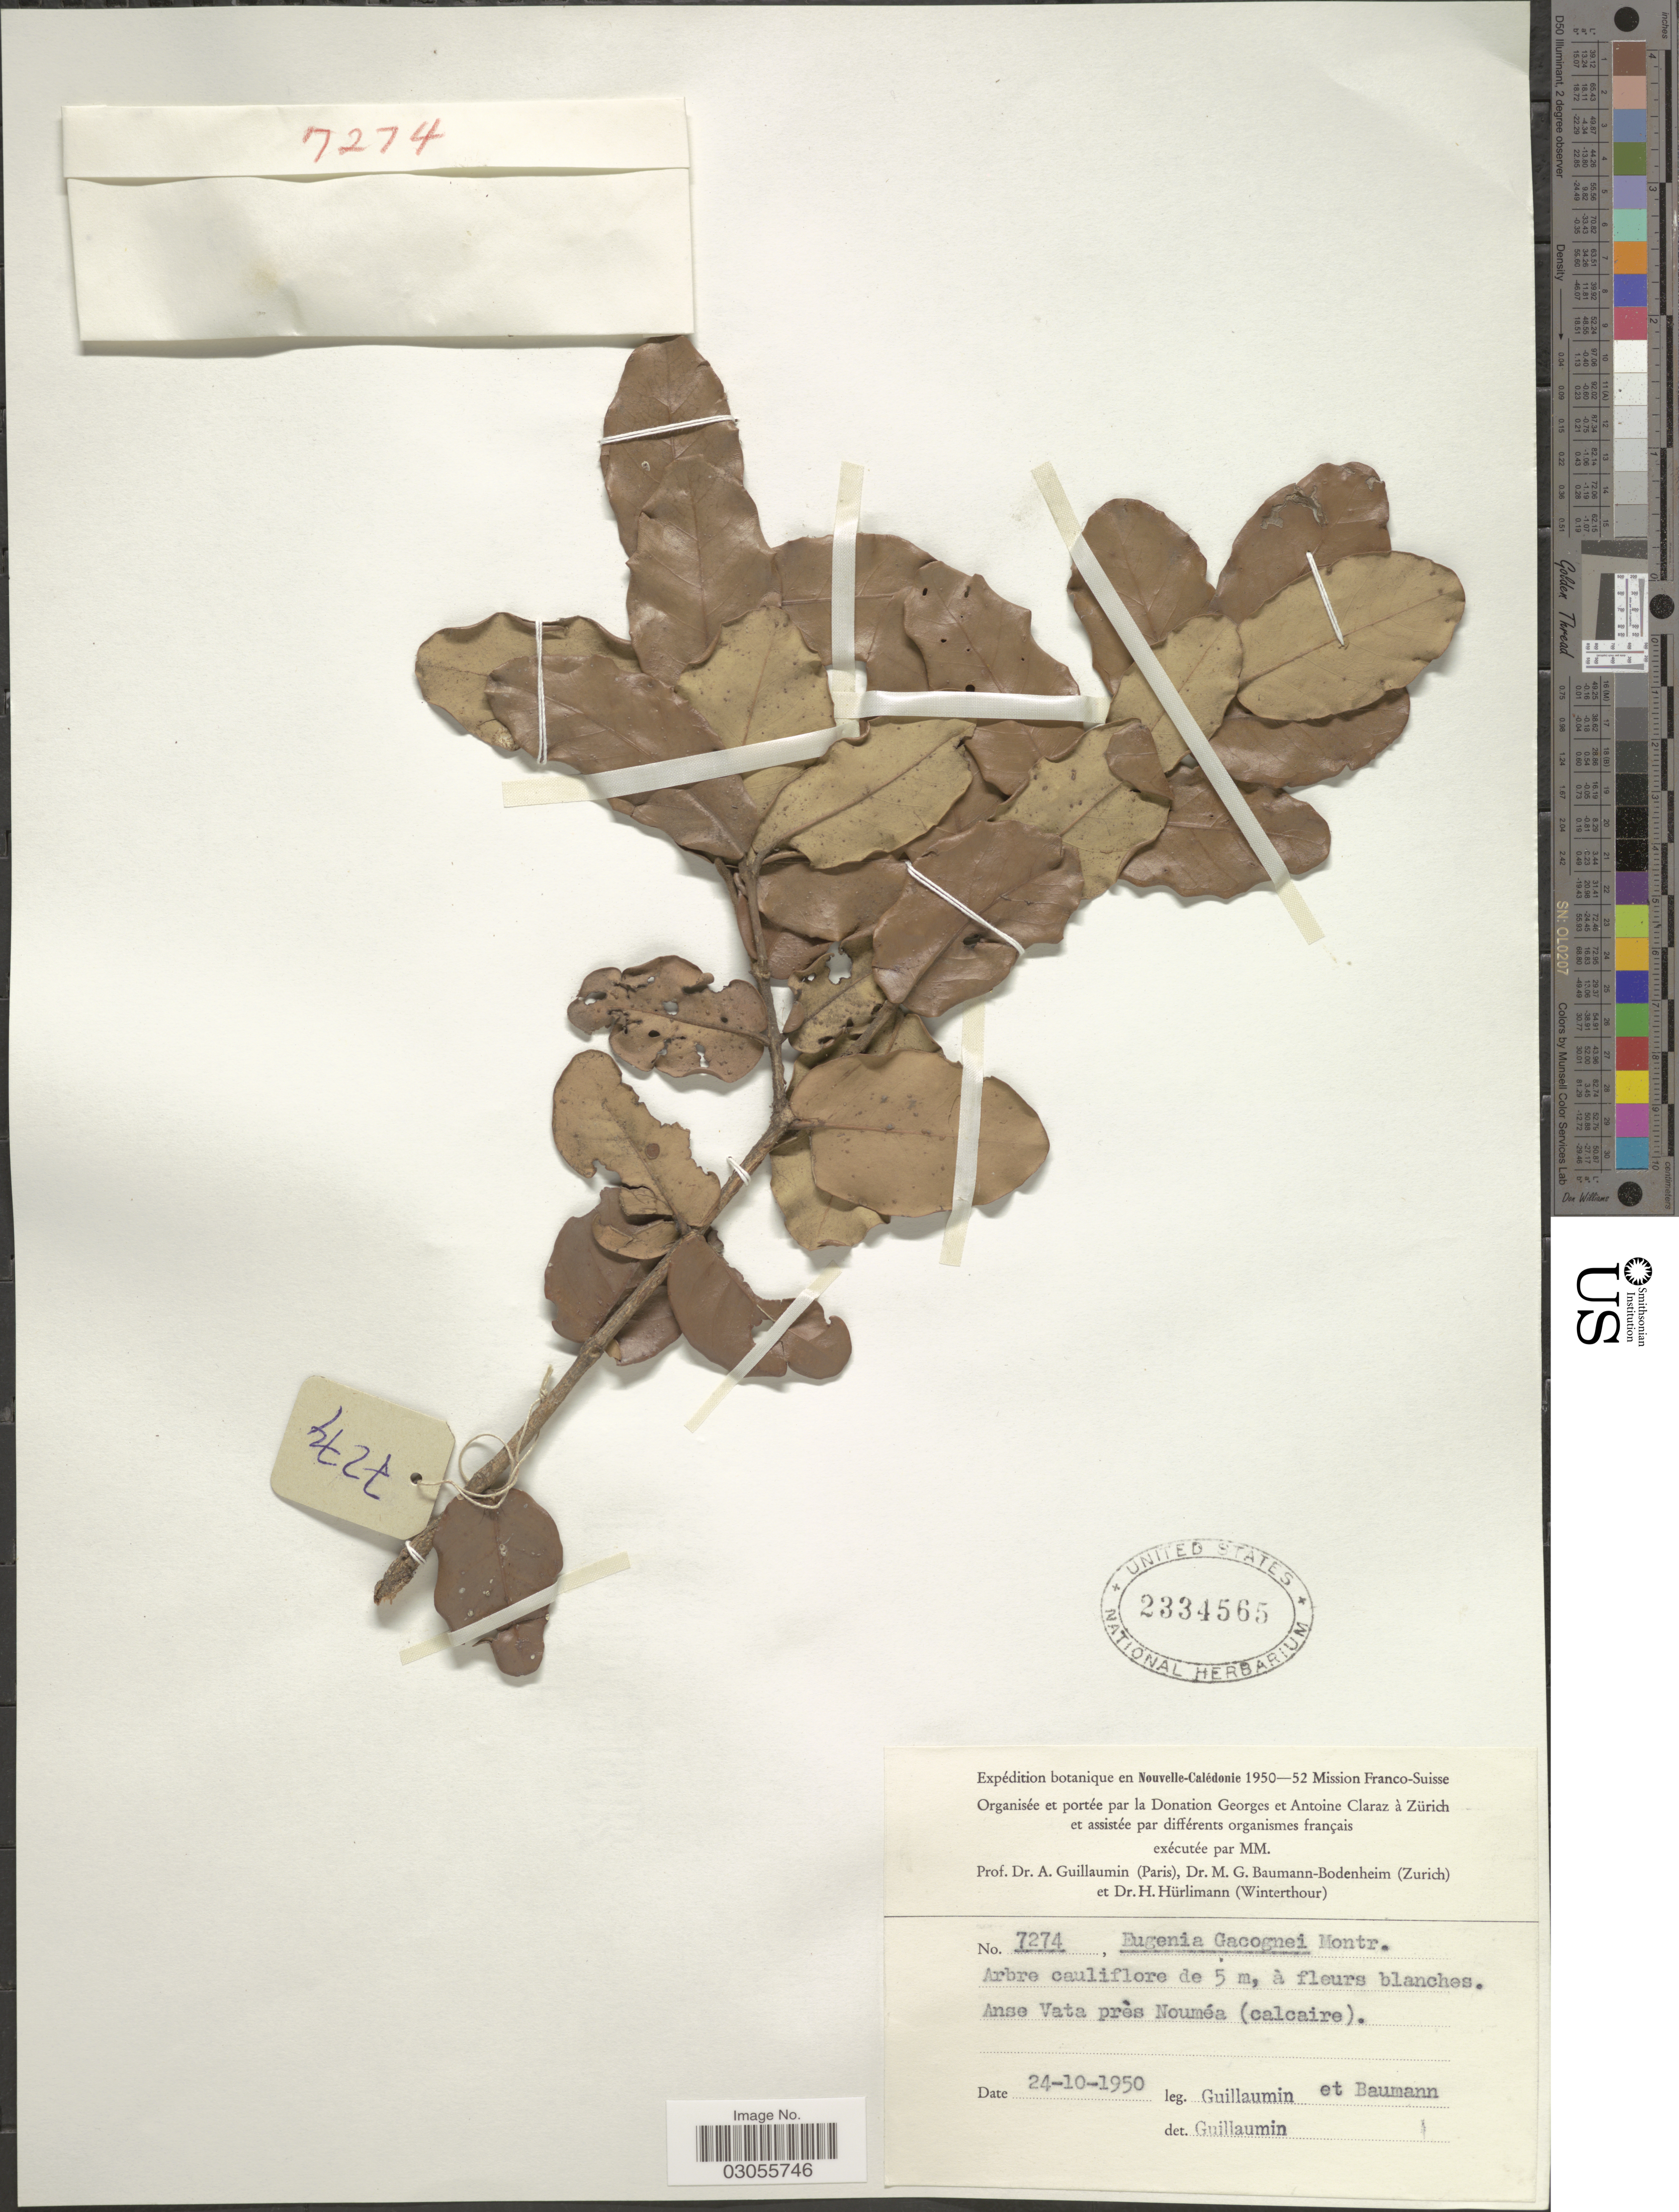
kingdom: Plantae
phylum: Tracheophyta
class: Magnoliopsida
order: Myrtales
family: Myrtaceae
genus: Eugenia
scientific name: Eugenia gacognei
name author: Montrouz.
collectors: A. Guillaumin & M. G. Baumann-Bodenheim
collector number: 7274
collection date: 1950-10-24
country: New Caledonia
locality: Anse Vata près Nouméa (calcaire).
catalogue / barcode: US 2334565